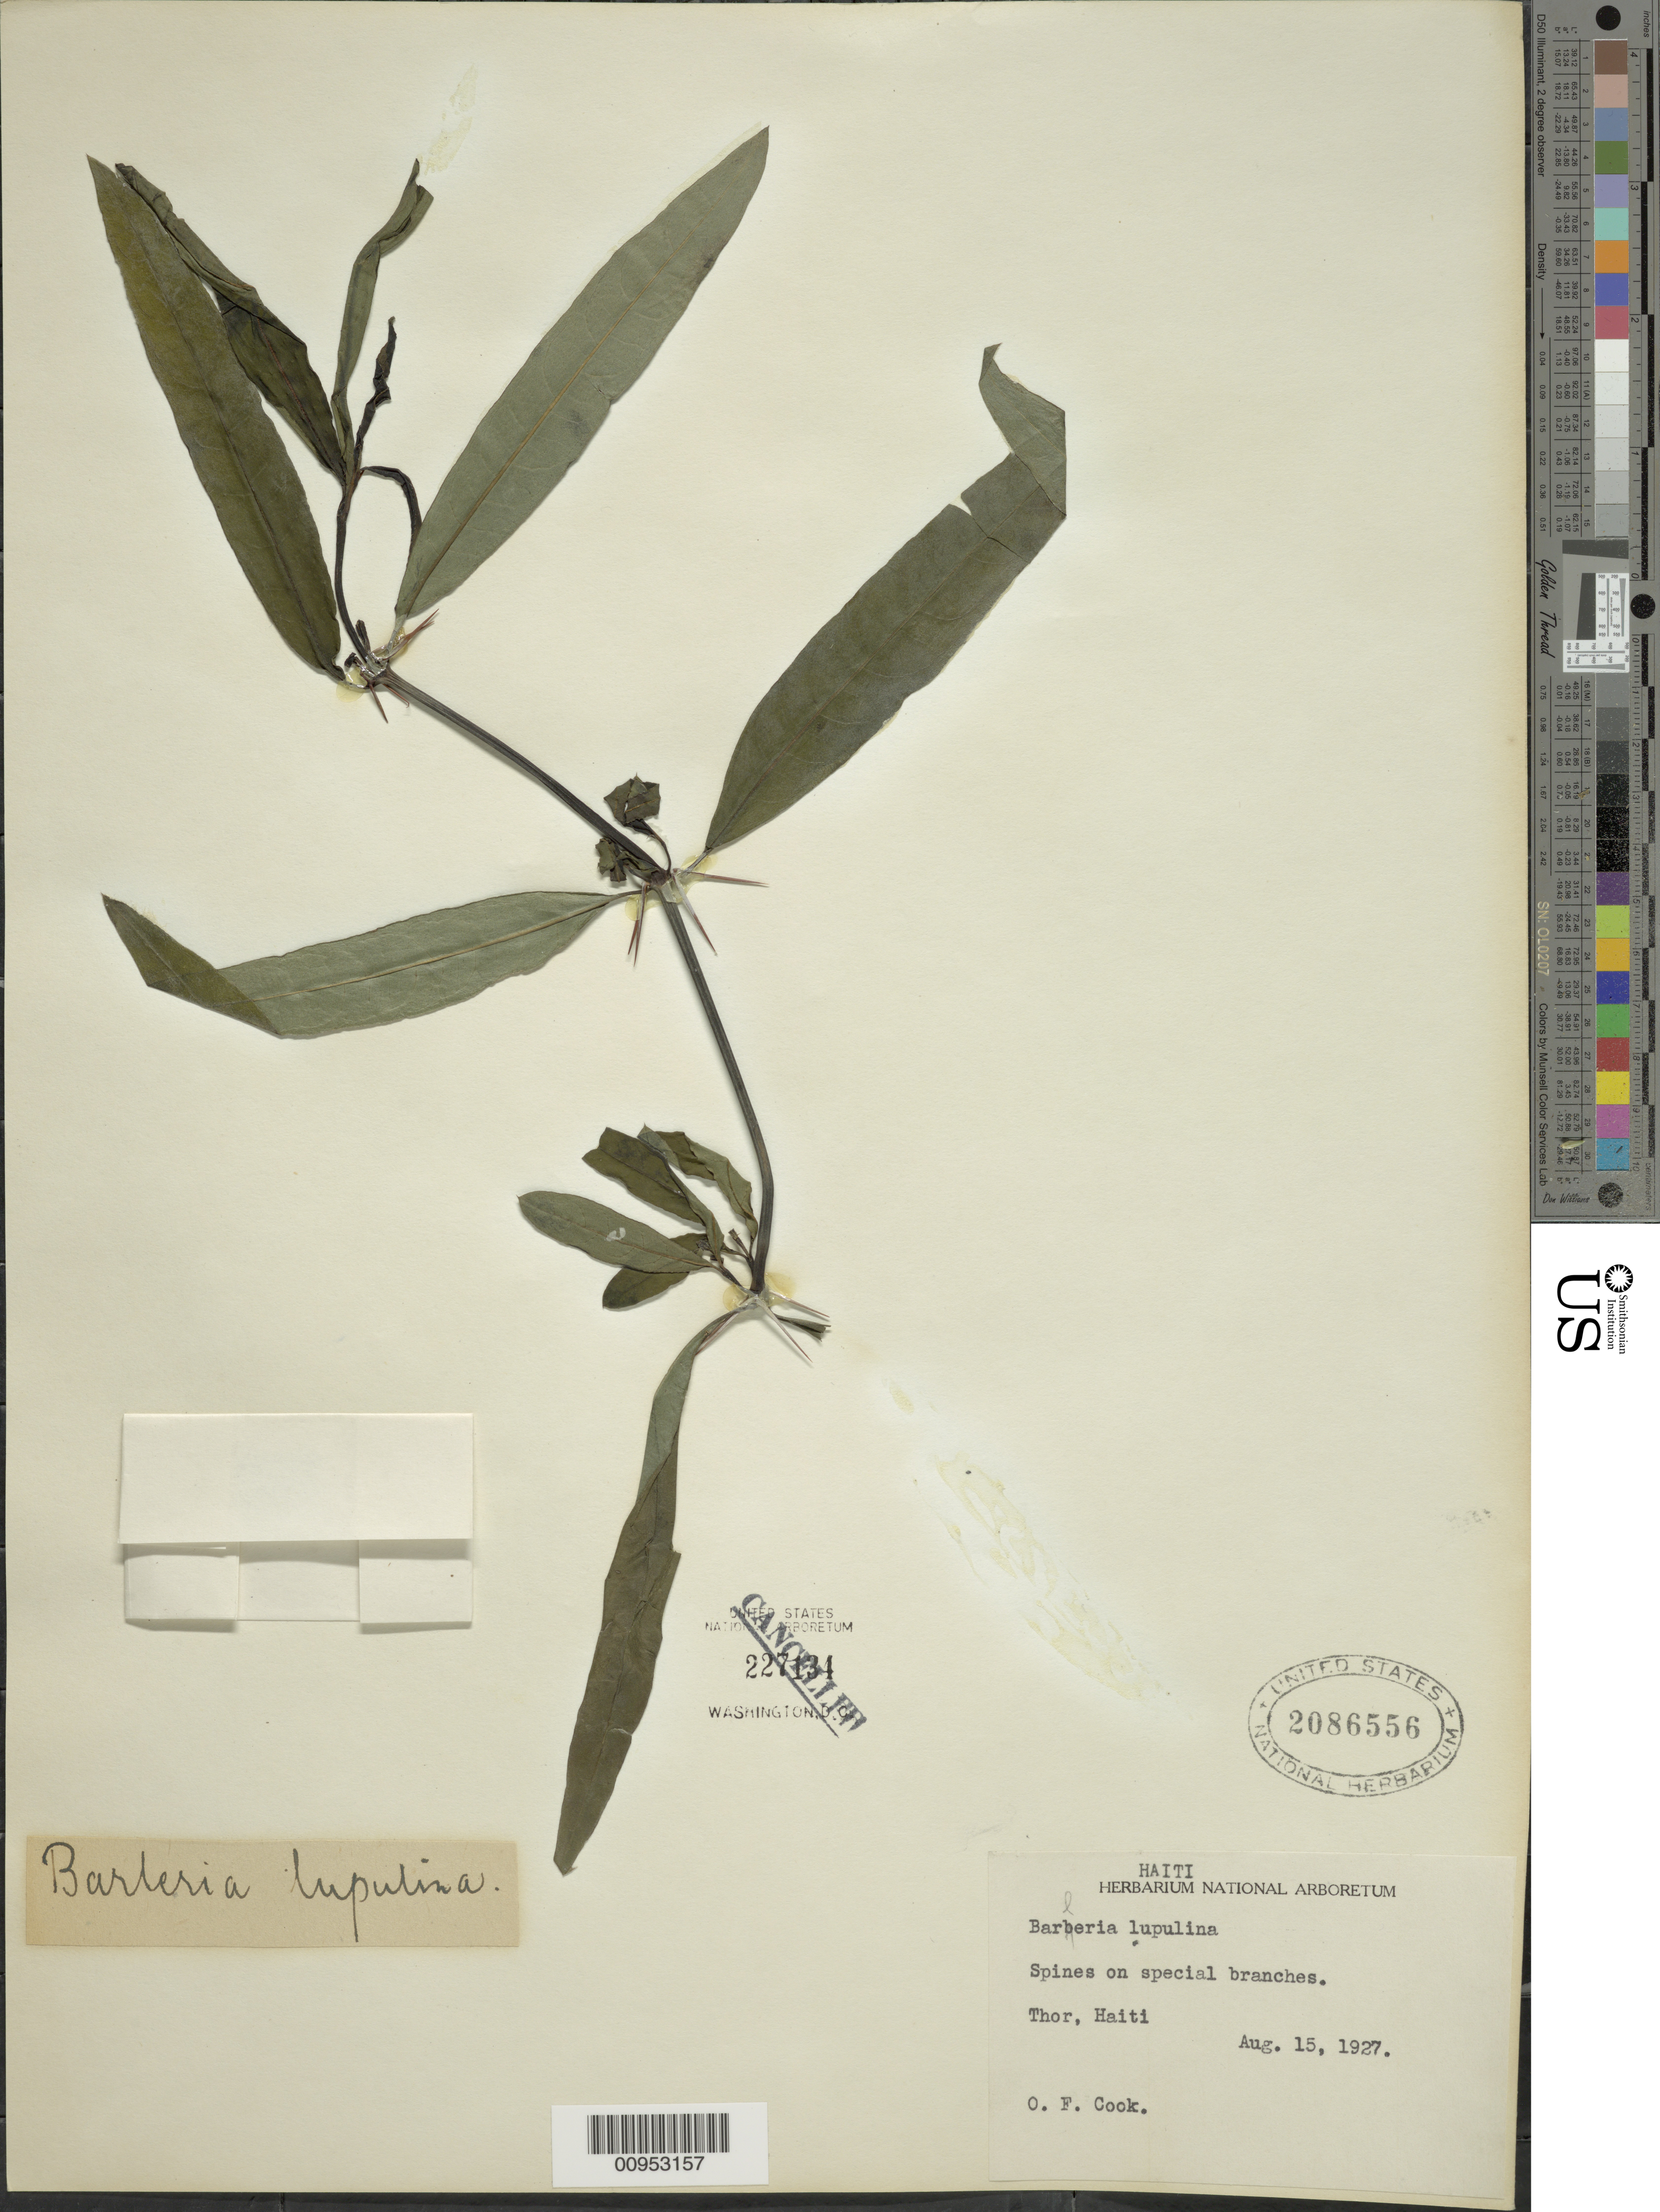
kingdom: Plantae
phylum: Tracheophyta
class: Magnoliopsida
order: Lamiales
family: Acanthaceae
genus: Barleria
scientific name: Barleria lupulina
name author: Lindl.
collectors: O. F. Cook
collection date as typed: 15 Aug 1927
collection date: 1927-08-15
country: Haiti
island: Hispaniola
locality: Thor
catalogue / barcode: US 2086556